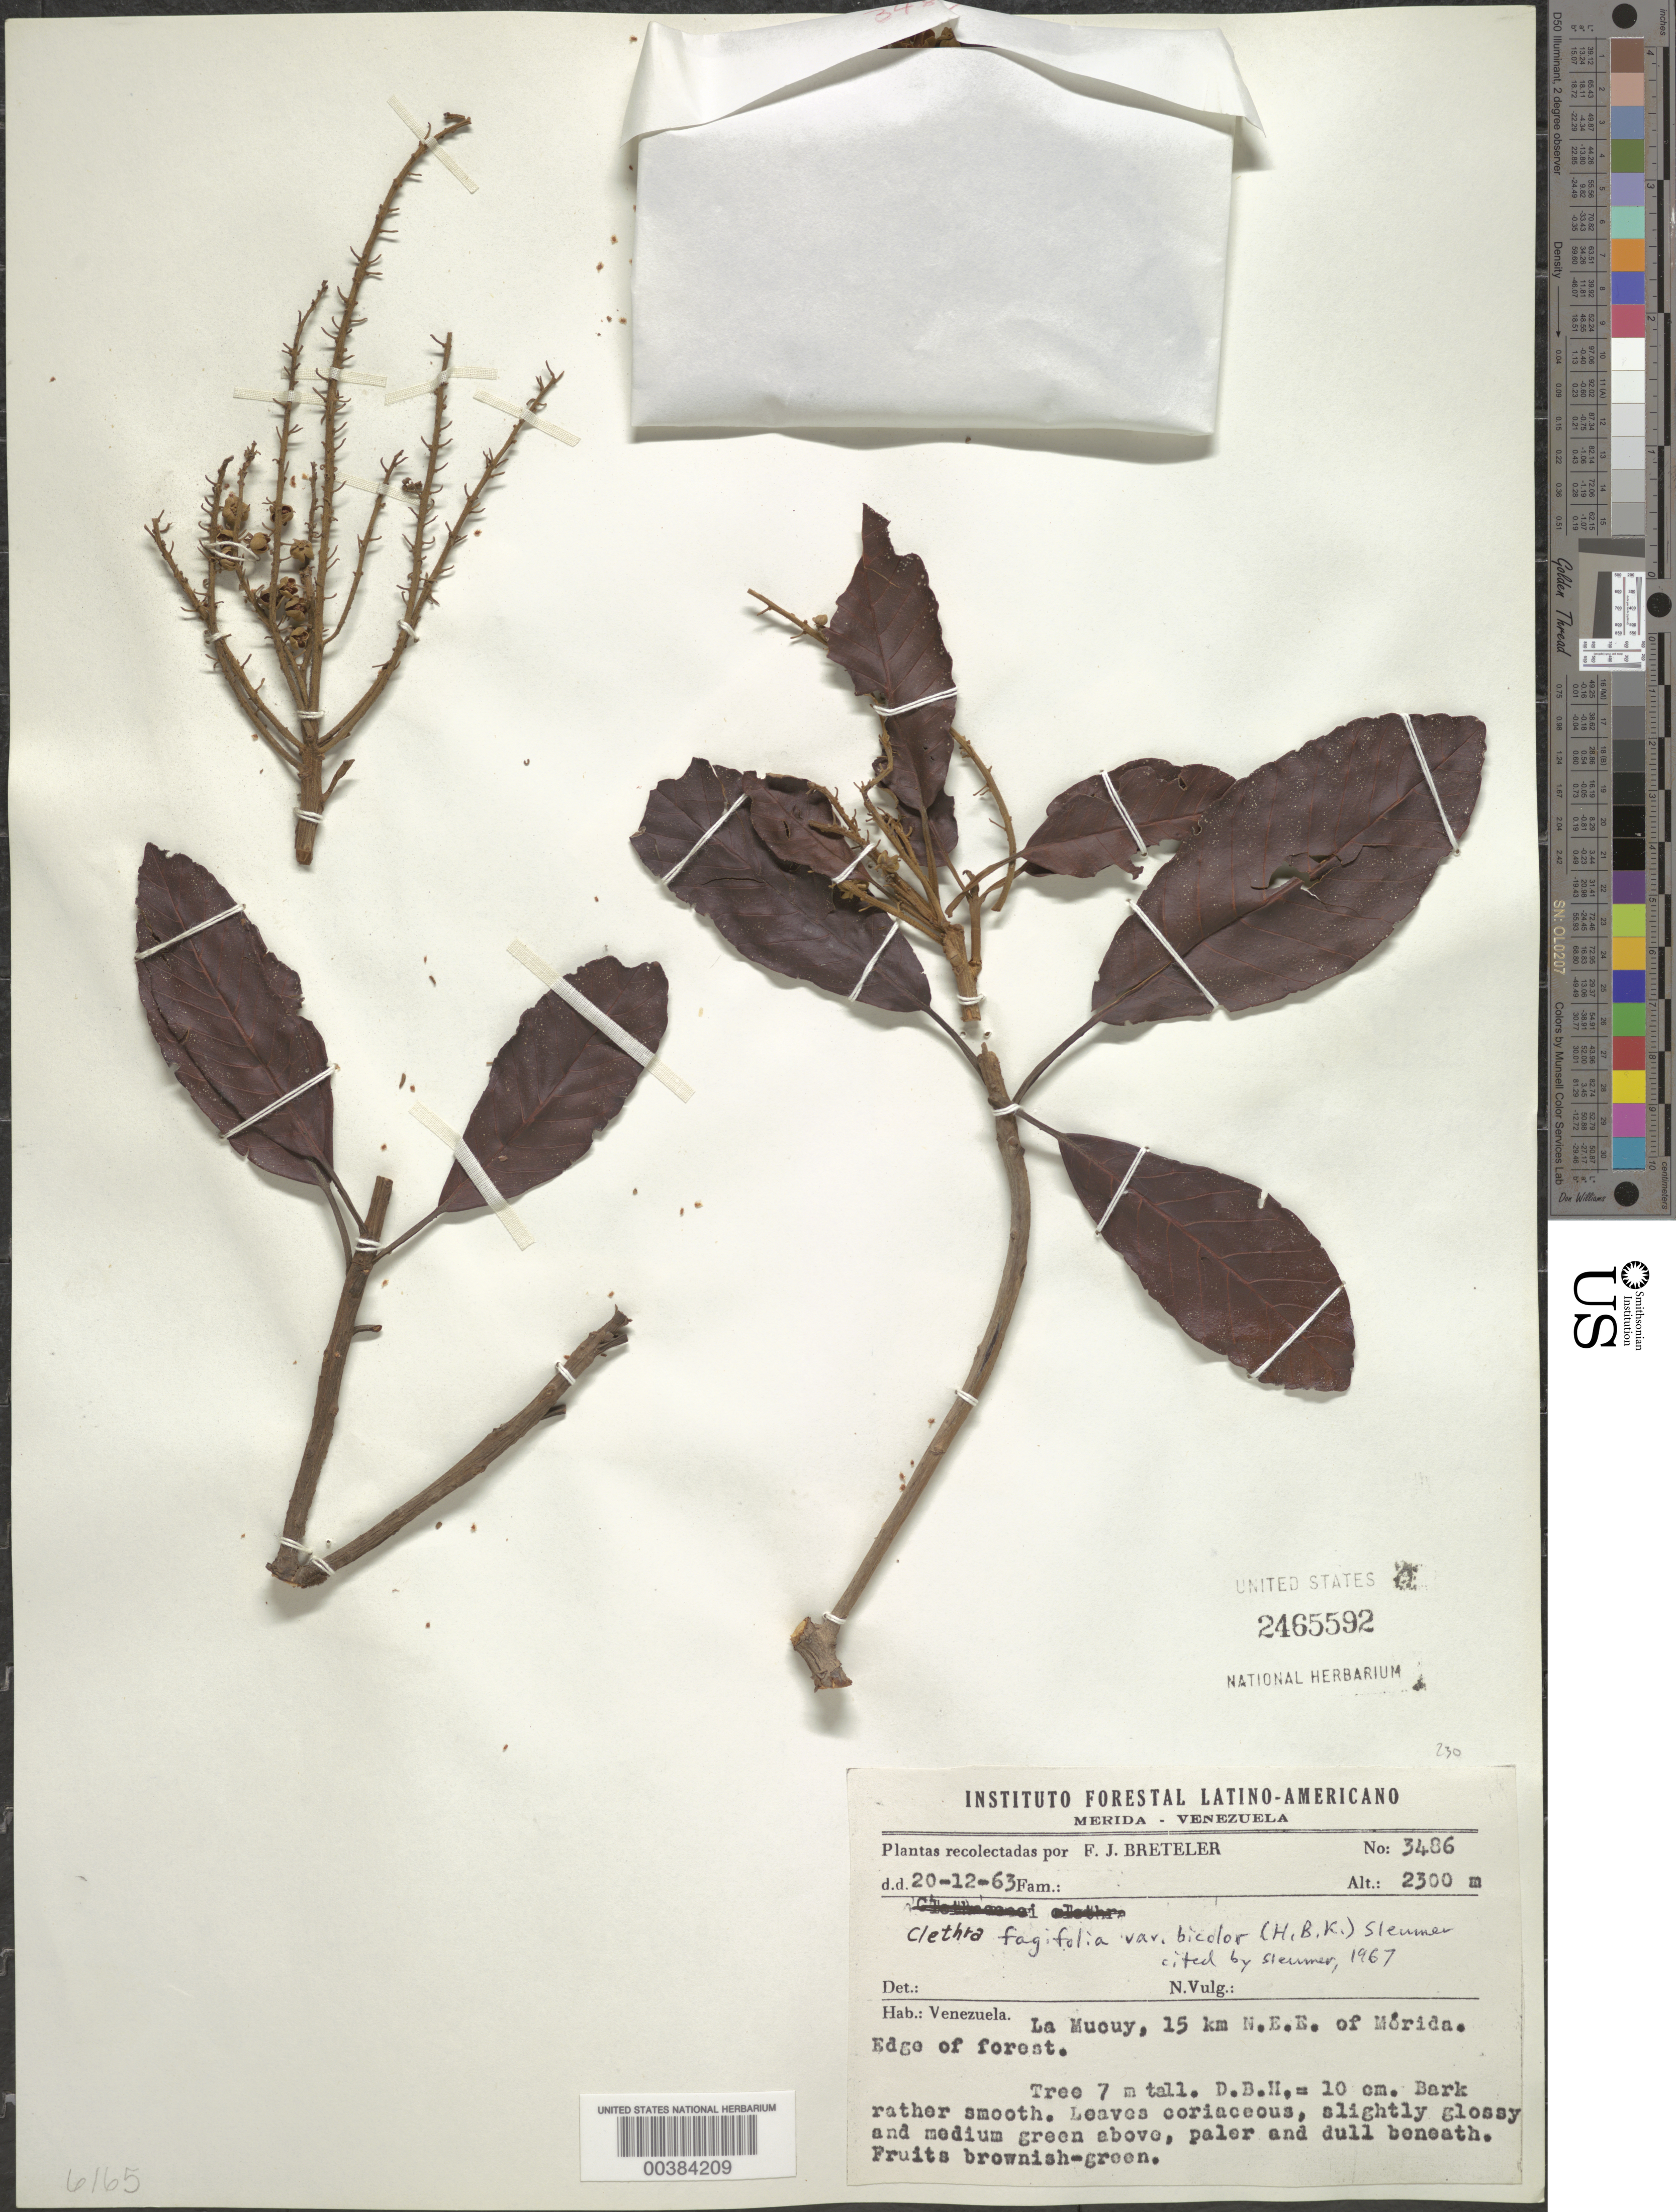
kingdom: Plantae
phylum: Tracheophyta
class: Magnoliopsida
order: Ericales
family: Clethraceae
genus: Clethra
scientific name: Clethra fagifolia var. bicolor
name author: Kunth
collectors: F. J. Breteler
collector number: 3486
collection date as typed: Transcribed d/m/y: 20/12/63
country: Venezuela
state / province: Mérida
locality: La Mucuy, 15 km N.E.E. of Mérida.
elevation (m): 2300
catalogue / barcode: US 2465592